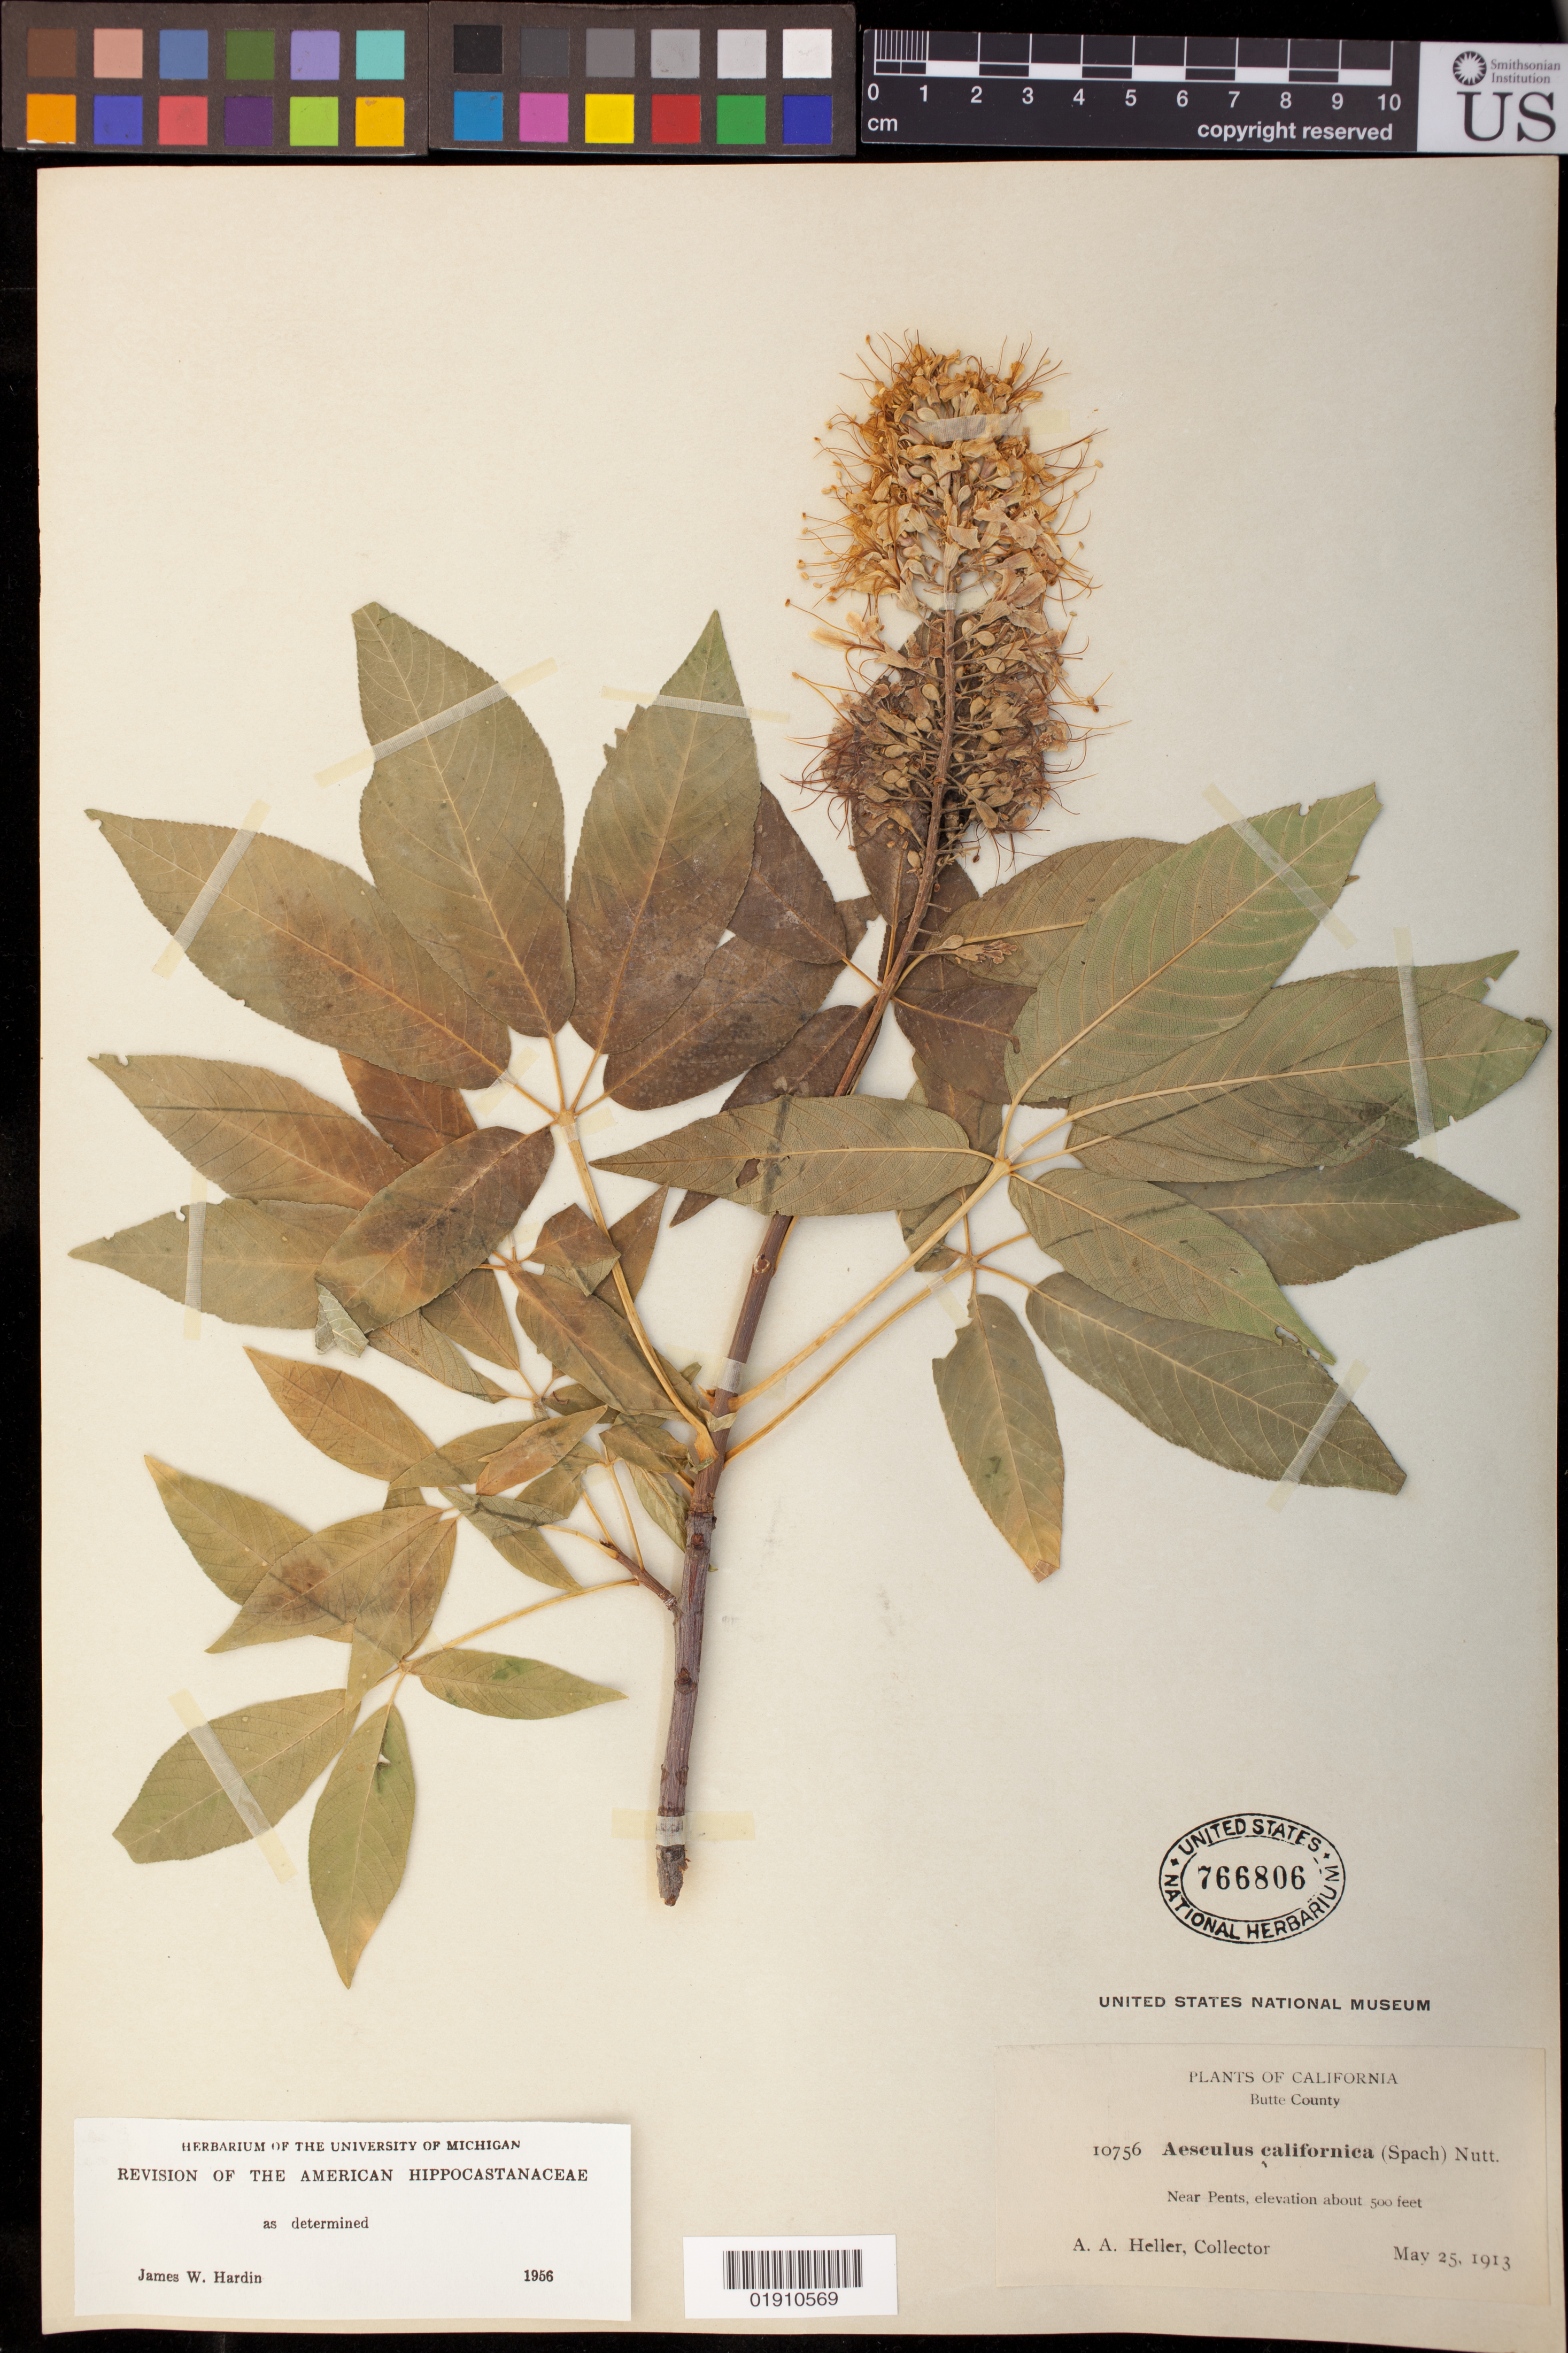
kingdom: Plantae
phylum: Tracheophyta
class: Magnoliopsida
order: Sapindales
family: Sapindaceae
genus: Aesculus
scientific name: Aesculus californica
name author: (Spach) Nutt.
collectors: A. A. Heller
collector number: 10756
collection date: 1913-05-25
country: United States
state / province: California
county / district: Butte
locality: Near Pents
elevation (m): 152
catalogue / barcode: US 766806